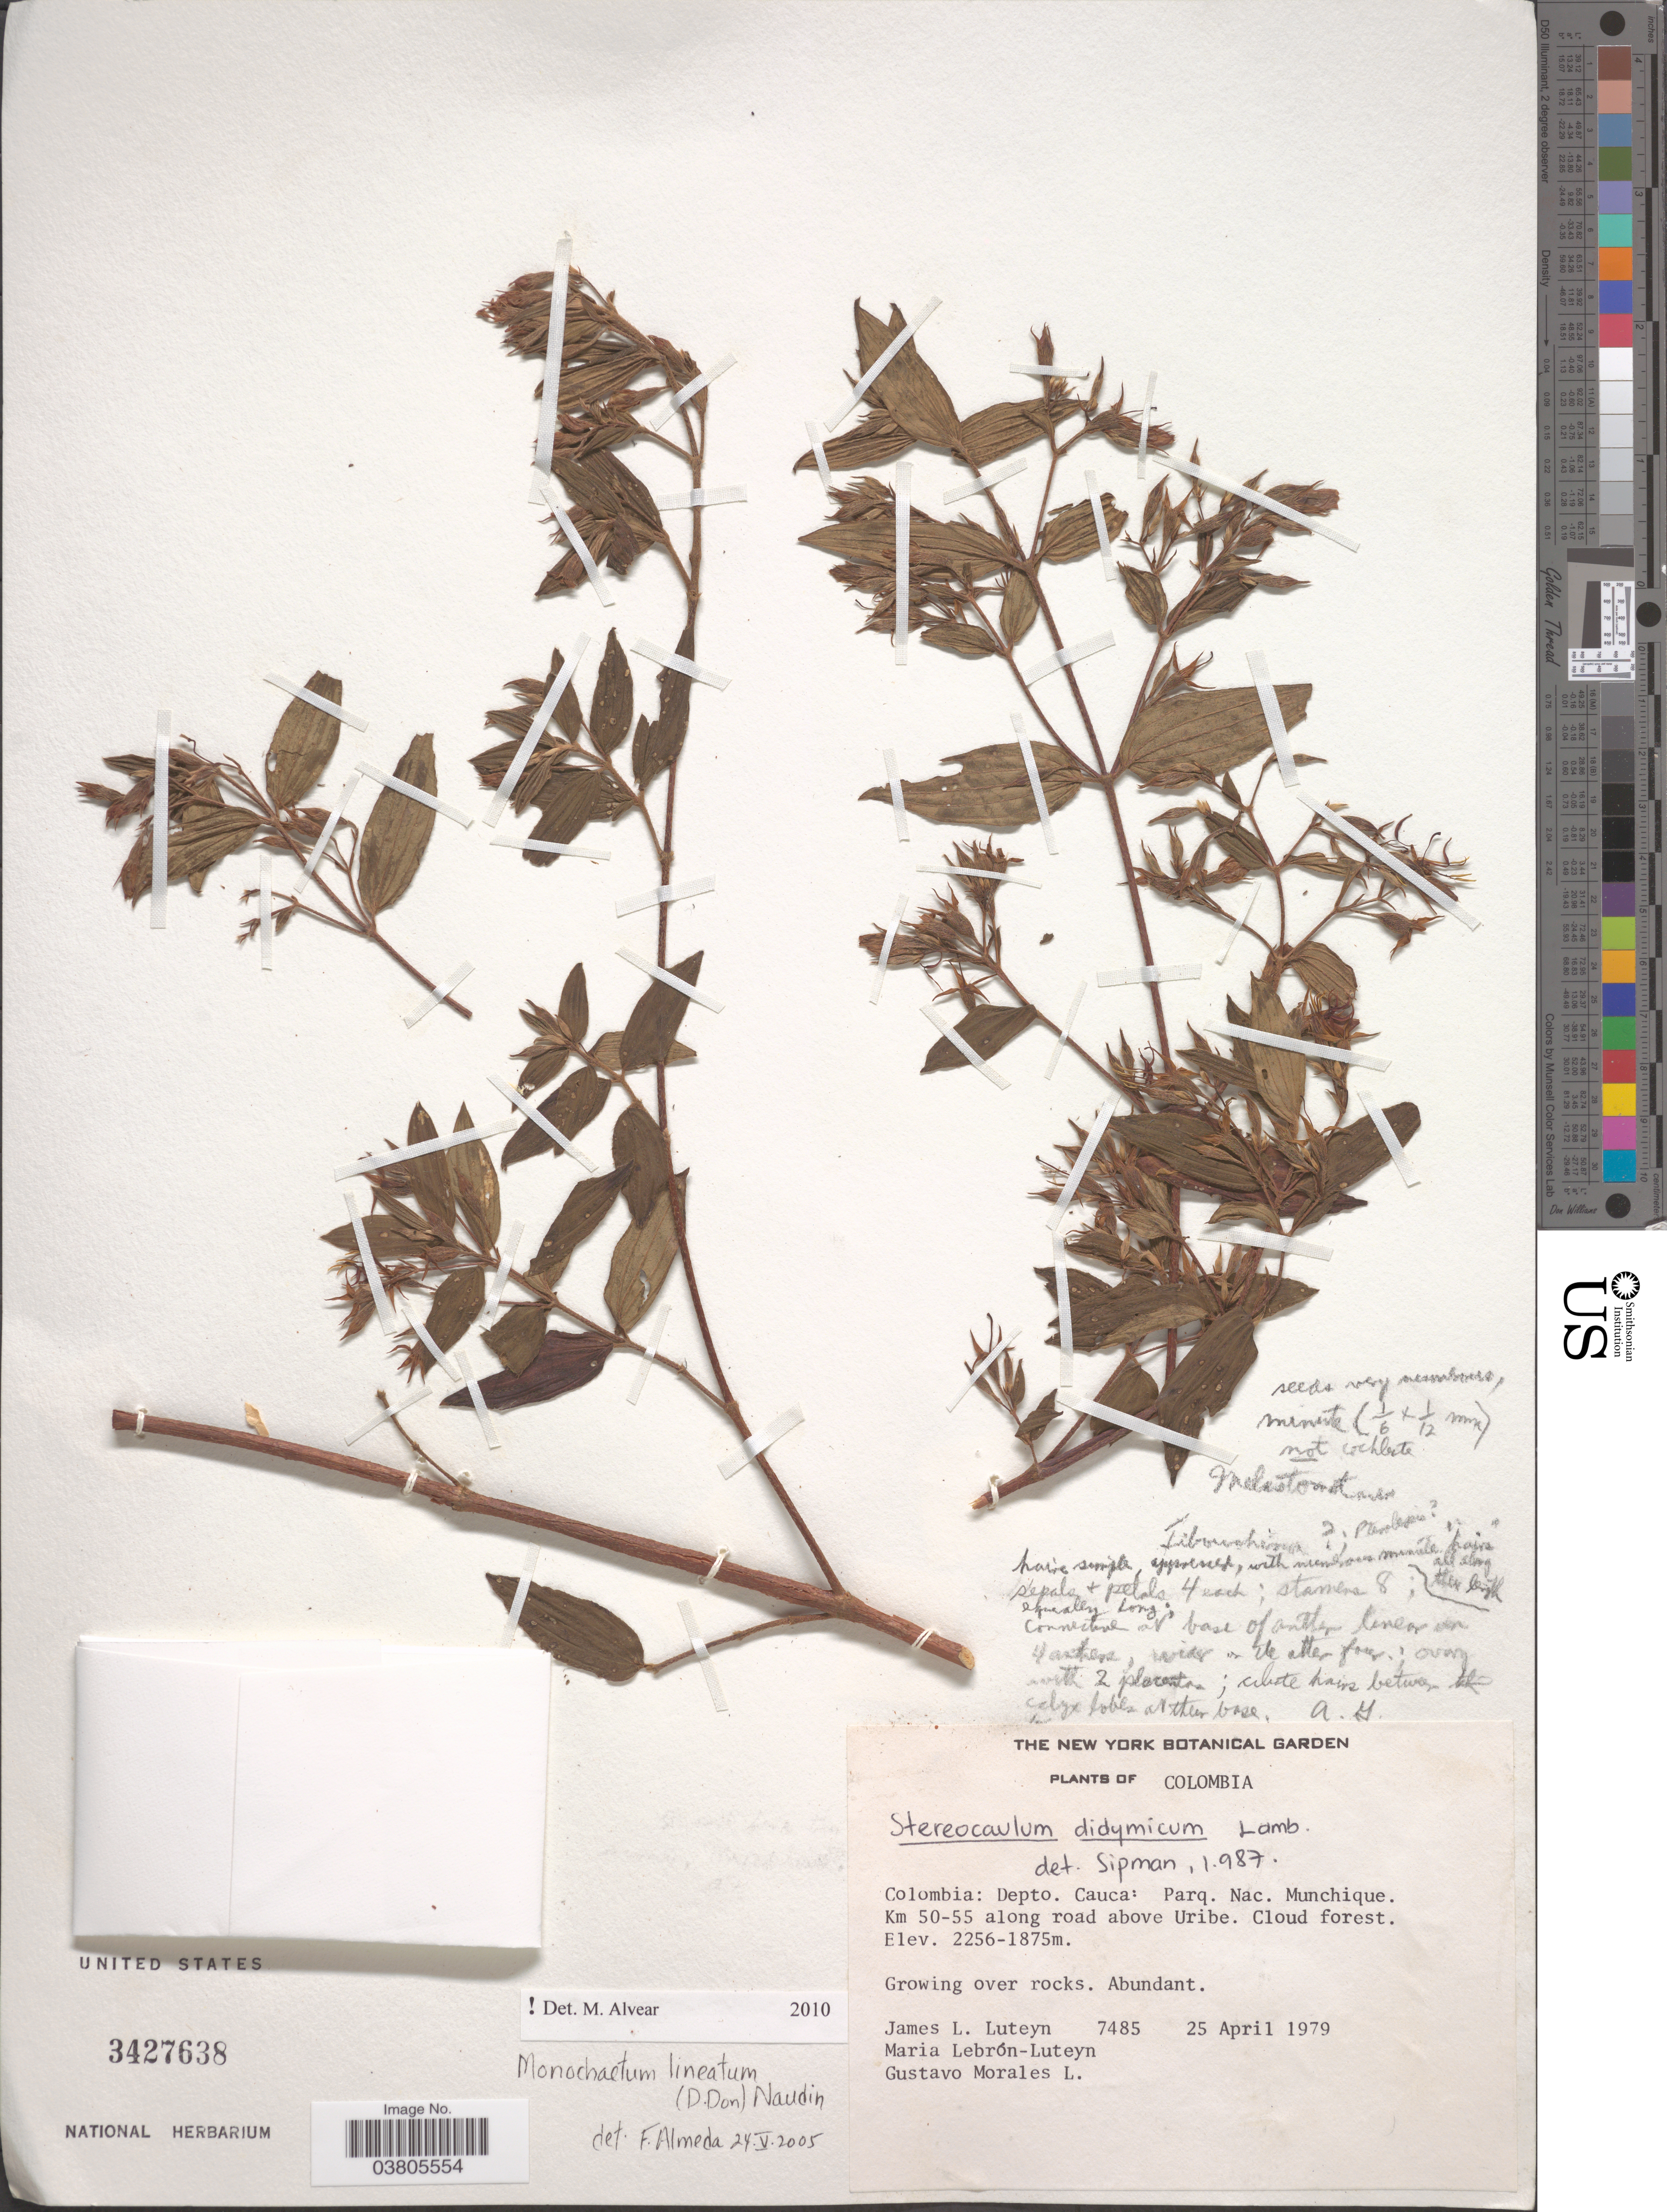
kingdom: Plantae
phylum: Tracheophyta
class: Magnoliopsida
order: Myrtales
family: Melastomataceae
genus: Monochaetum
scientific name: Monochaetum lineatum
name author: (D. Don) Naudin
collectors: J. L. Luteyn, M. L. Lebrón-Luteyn & G. Morales L.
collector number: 7485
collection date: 1979-04-25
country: Colombia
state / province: Cauca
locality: Depto. Cauca: Parq. Nac. Munchique. km 50-55 along road above Uribe.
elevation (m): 1875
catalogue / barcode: US 3427638